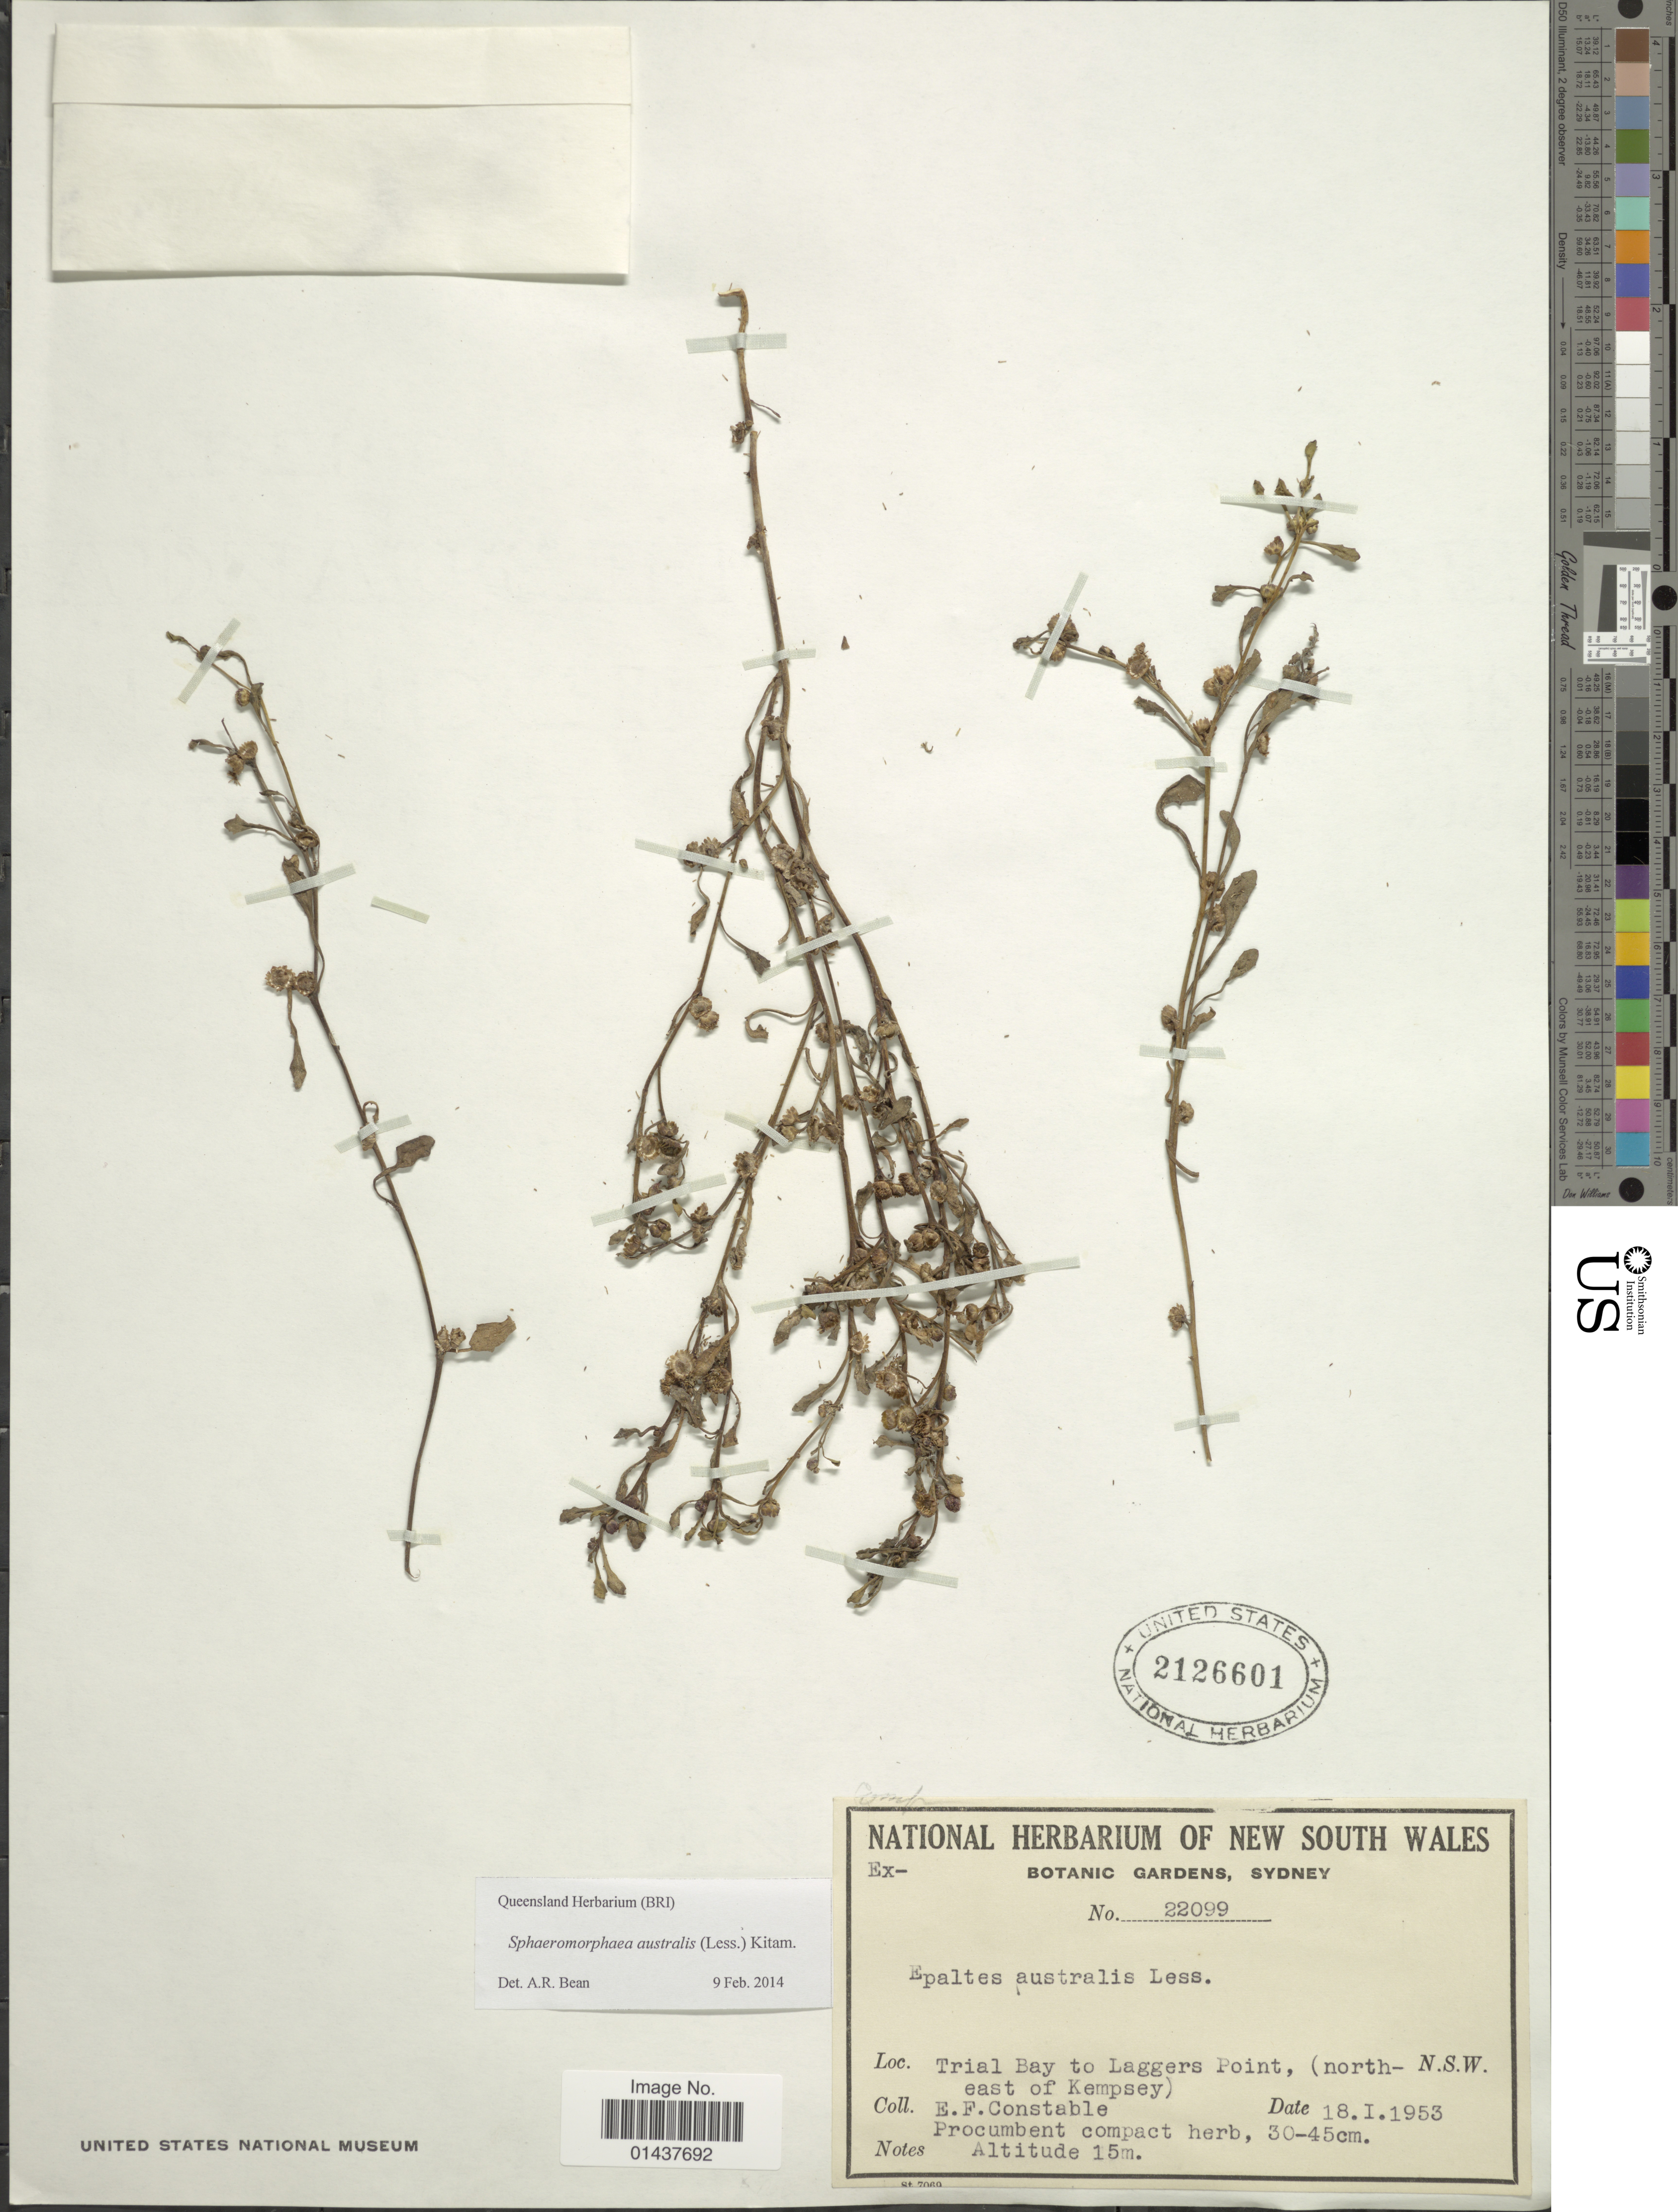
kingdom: Plantae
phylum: Tracheophyta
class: Magnoliopsida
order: Asterales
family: Asteraceae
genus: Sphaeromorphaea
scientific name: Sphaeromorphaea australis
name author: (Less.) Kitam.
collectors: E. F. Constable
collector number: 22099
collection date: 1953-01-18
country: Australia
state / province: New South Wales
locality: Trail Bay to Laggers Point, (north-east of Kempsey)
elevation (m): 15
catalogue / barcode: US 2126601